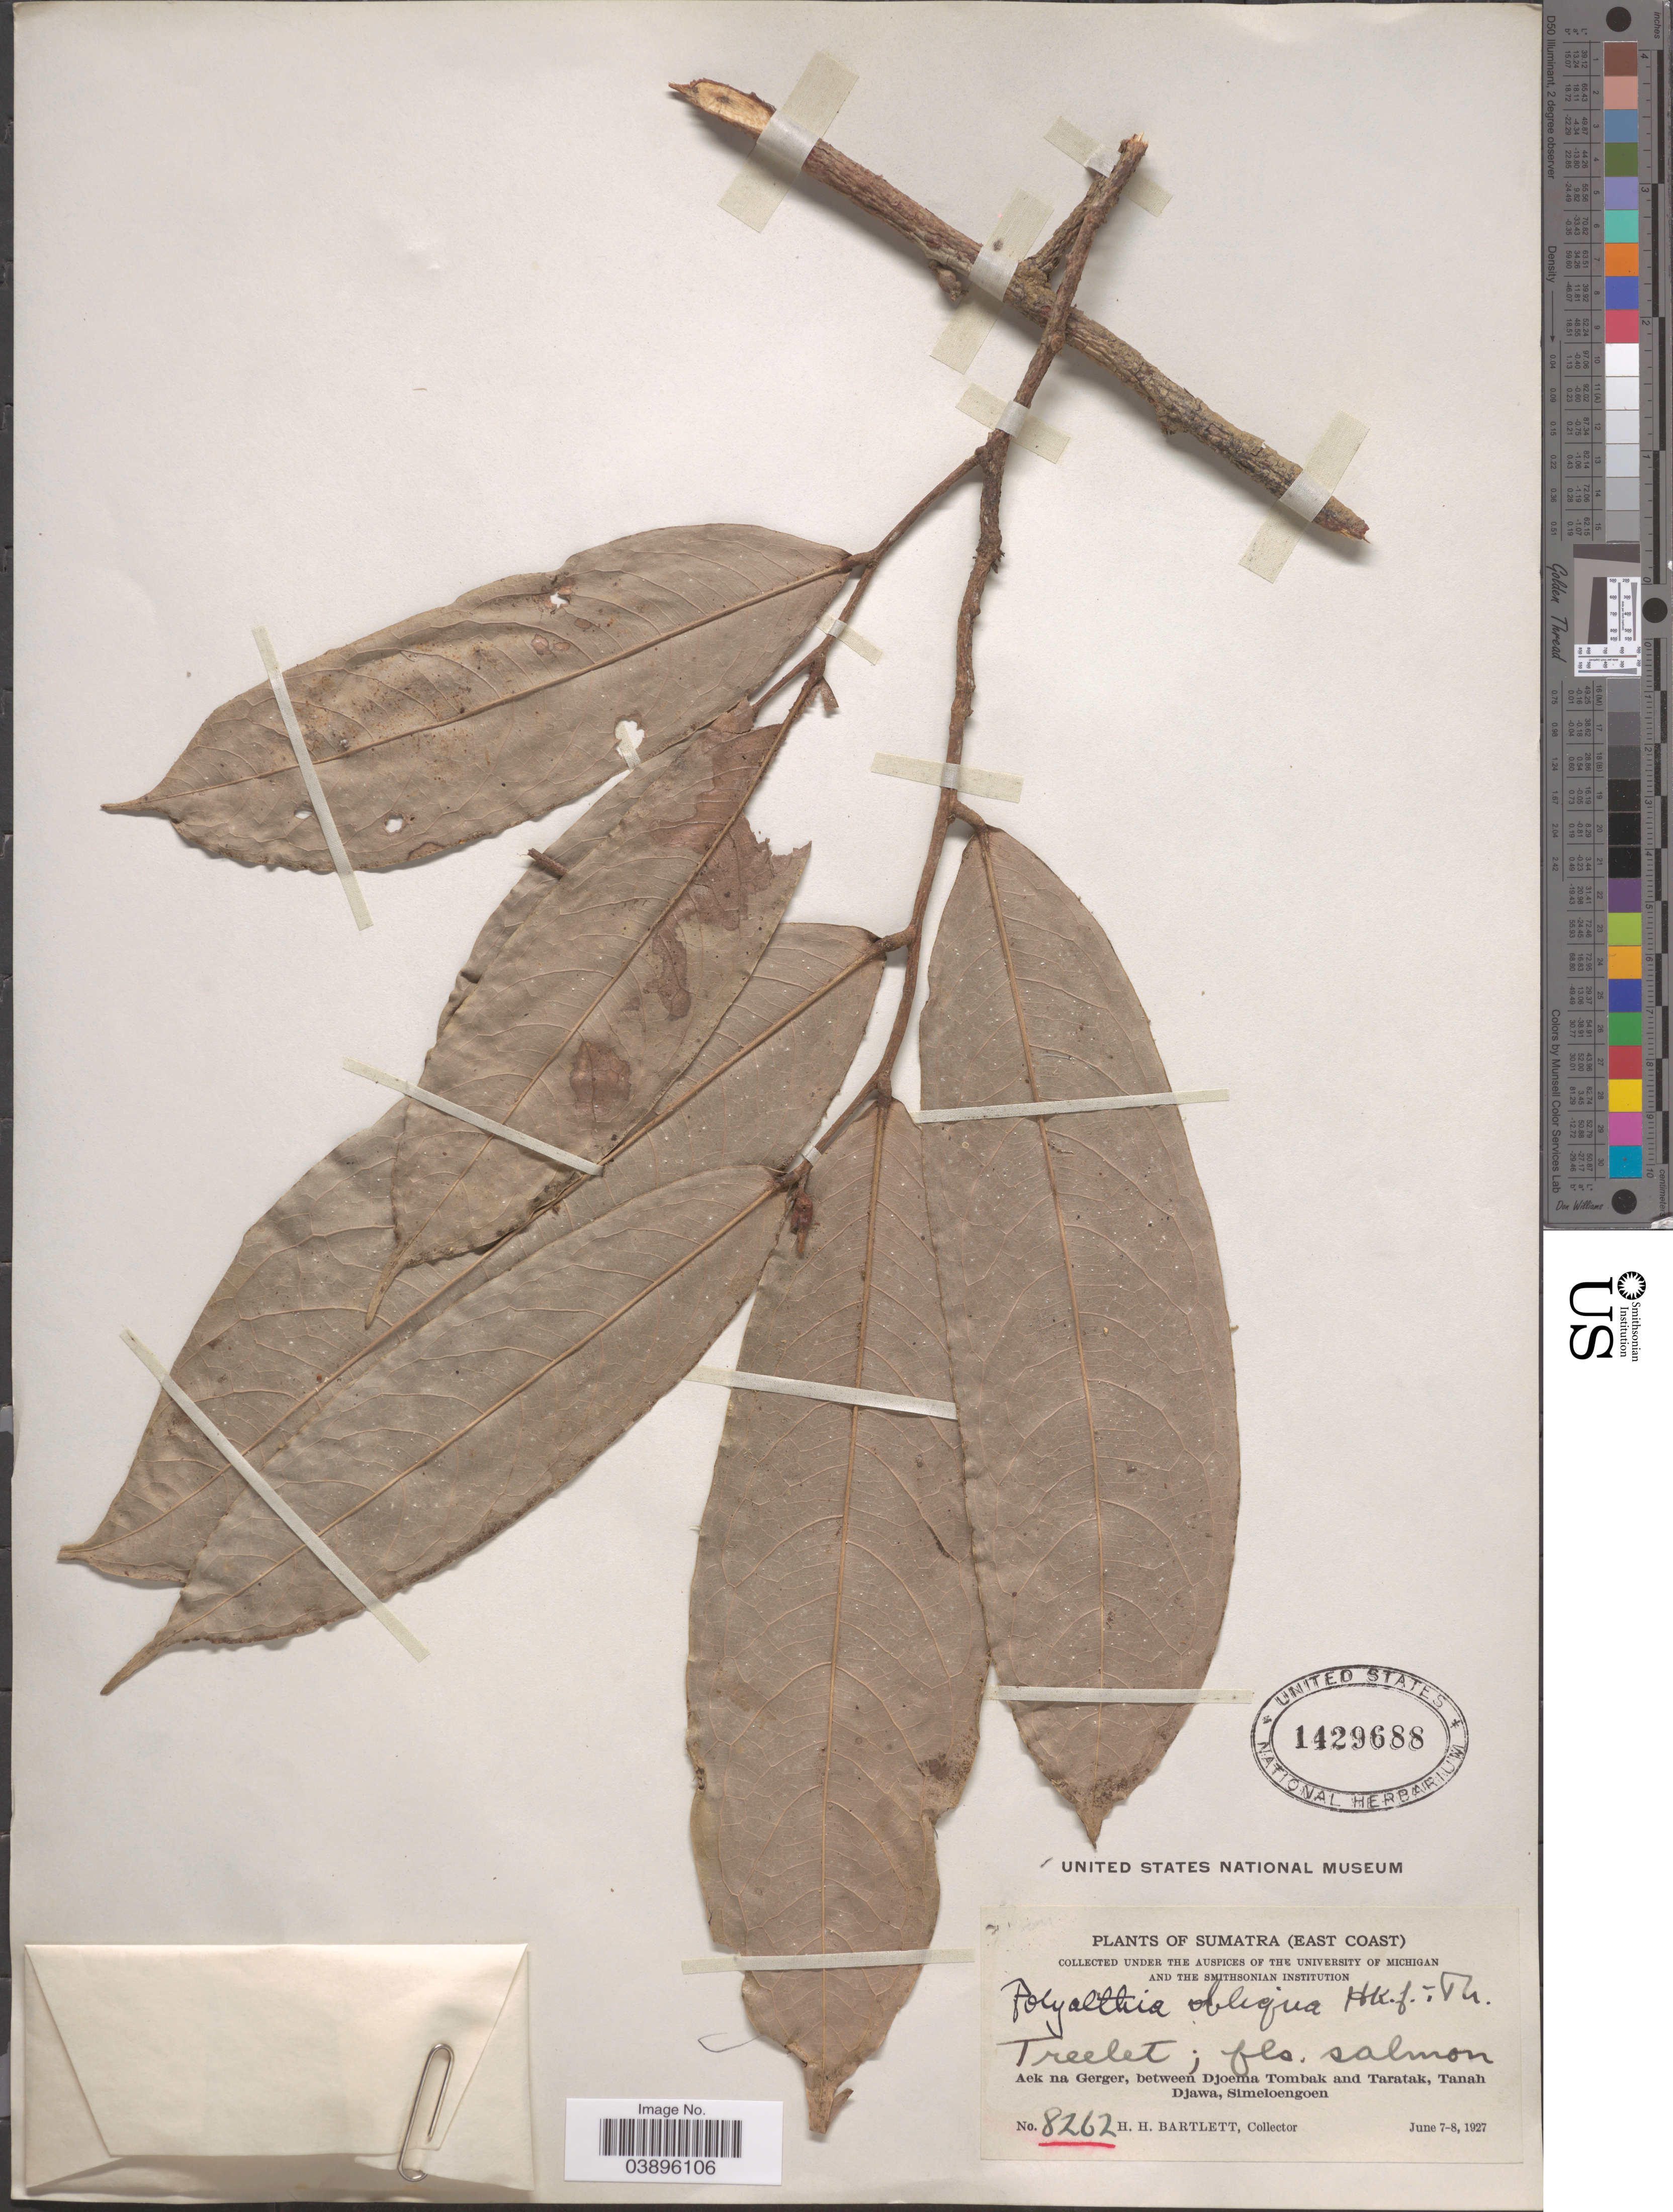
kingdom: Plantae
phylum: Tracheophyta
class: Magnoliopsida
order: Magnoliales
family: Annonaceae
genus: Polyalthia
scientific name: Polyalthia obliqua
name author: Hook. f. & Thomson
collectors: H. H. Bartlett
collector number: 8262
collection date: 1927-06-07/1927-06-08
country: Indonesia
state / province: Sumatra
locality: (East Coast). Aek na Gerger, between Djoema Tombak and Taratak, Tanah Djawa, Simeloengoen.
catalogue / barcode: US 1429688